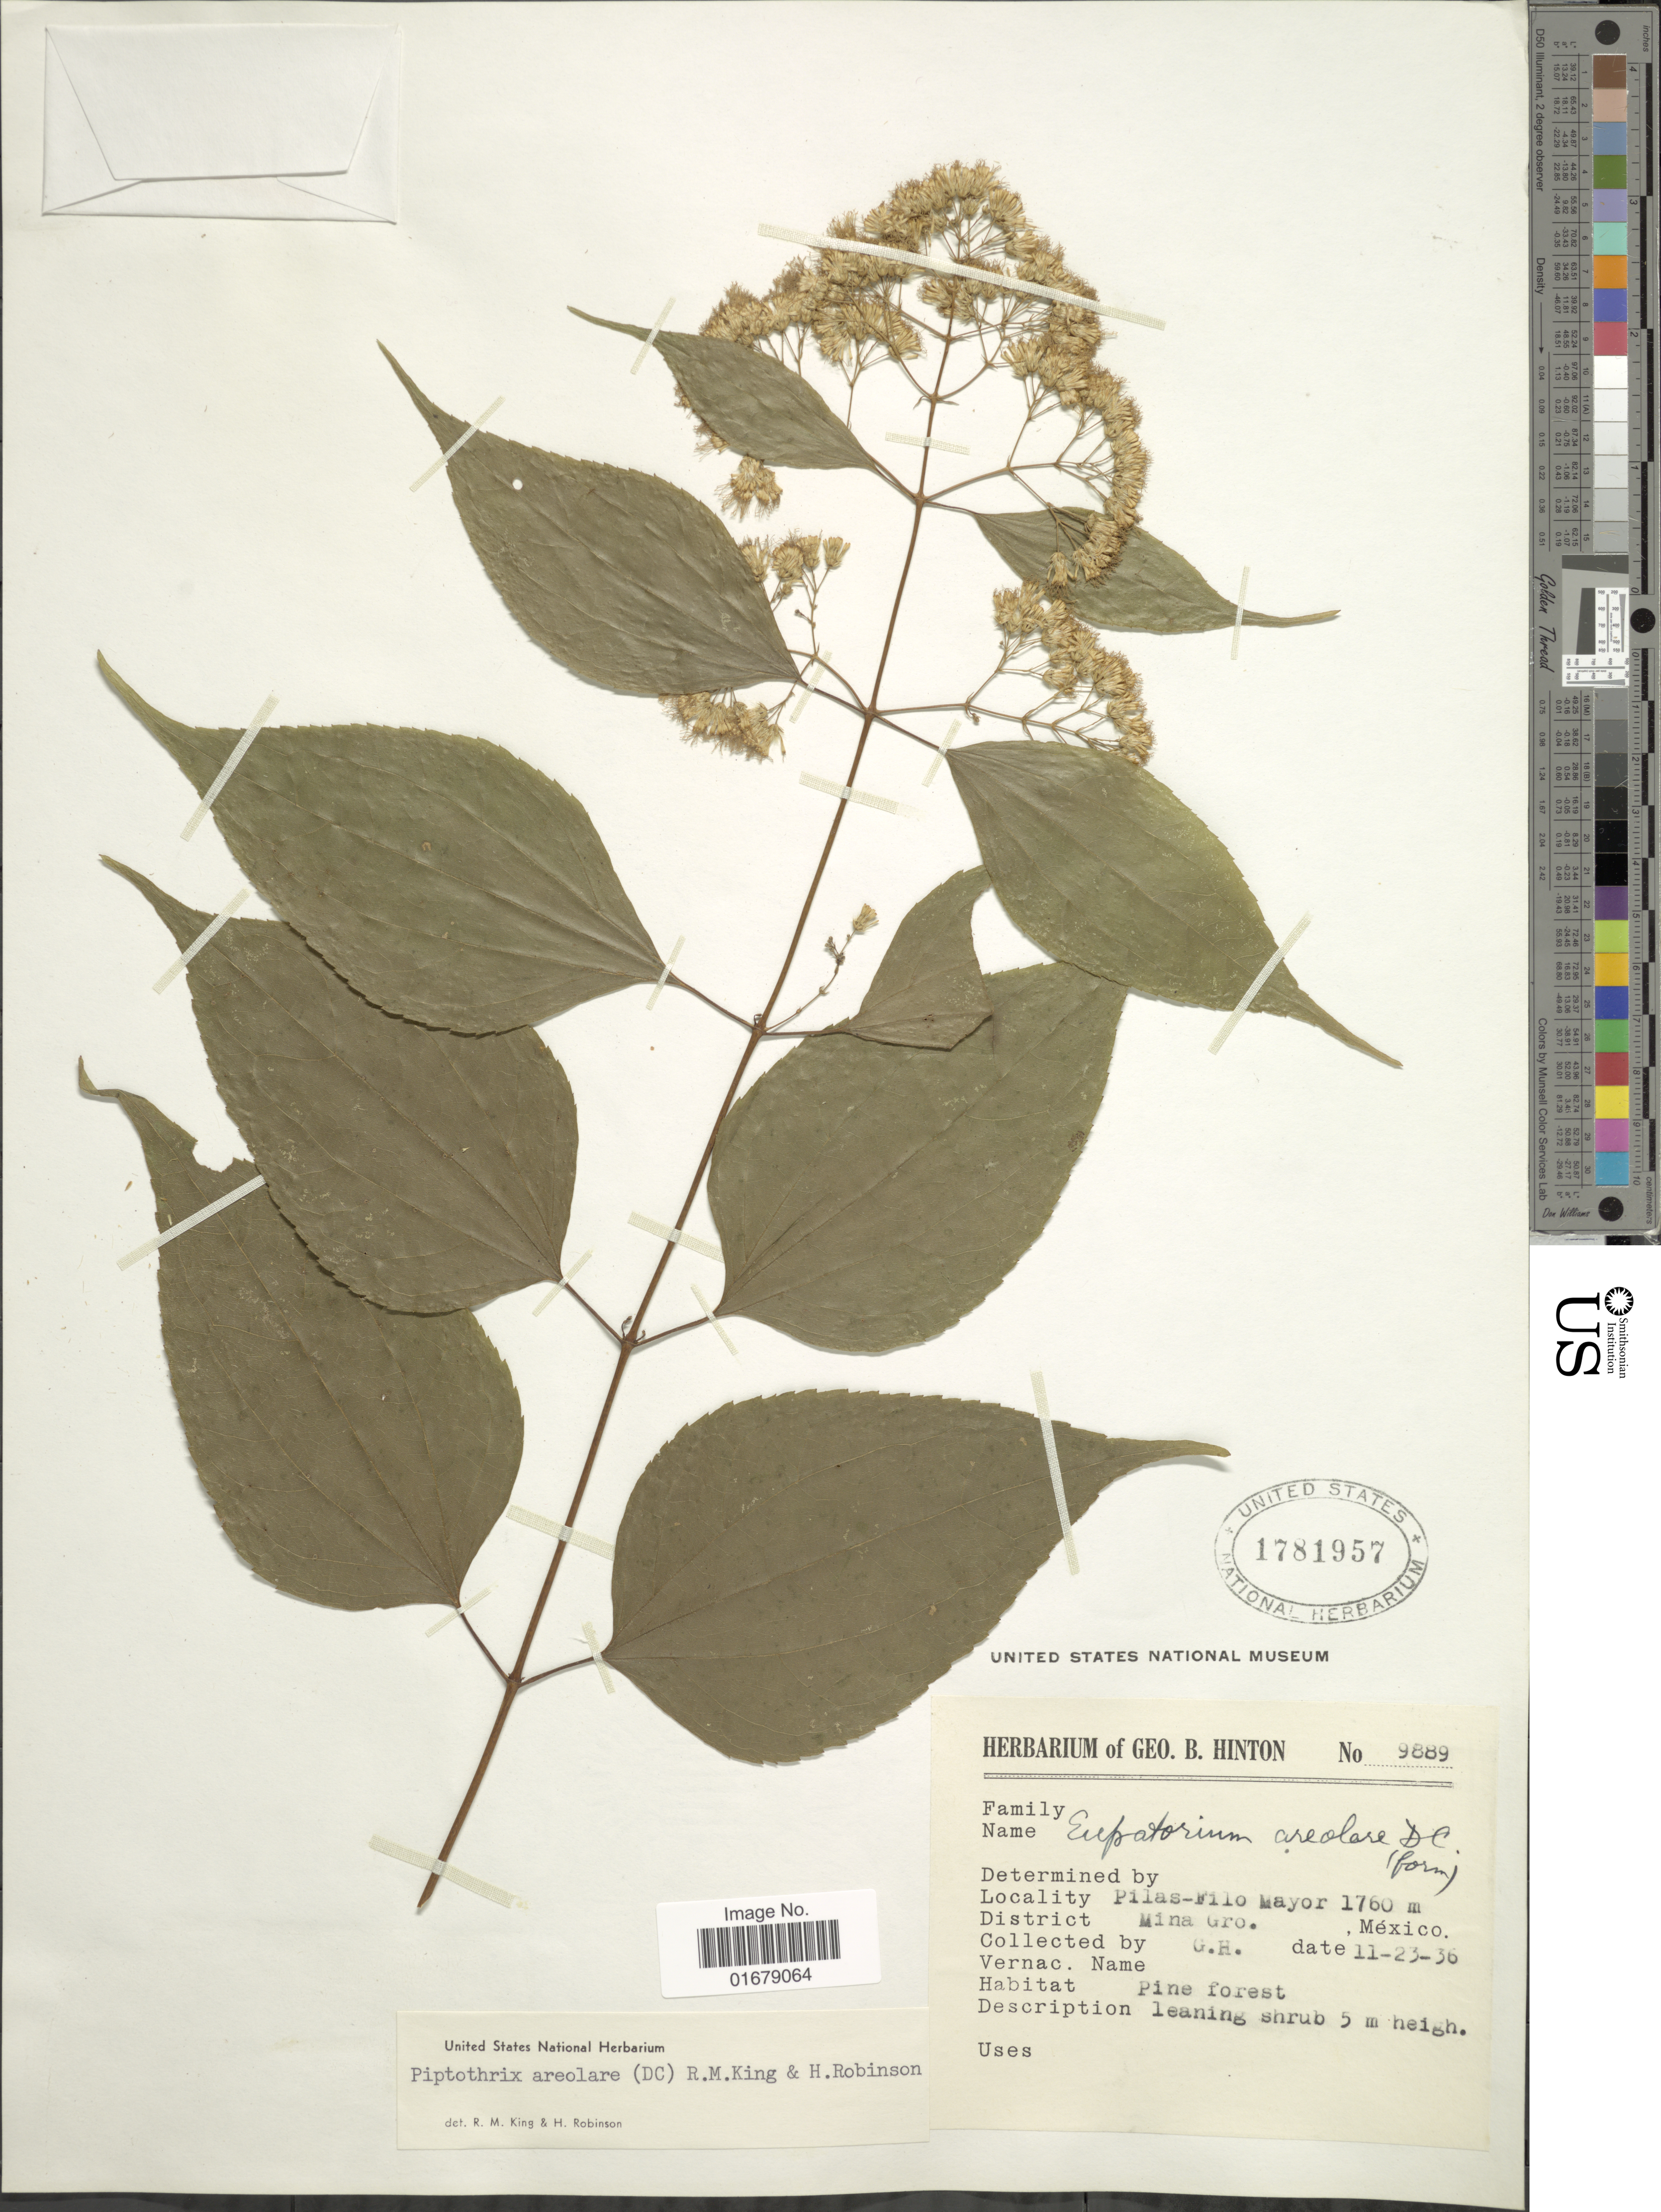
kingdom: Plantae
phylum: Tracheophyta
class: Magnoliopsida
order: Asterales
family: Asteraceae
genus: Piptothrix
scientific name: Piptothrix areolaris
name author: (DC.) R.M. King & H. Rob.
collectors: G. B. Hinton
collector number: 9889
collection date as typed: Transcribed d/m/y: 23/11/36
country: Mexico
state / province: Guerrero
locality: Pilas-Filo Mayor. District Mina Gro., Mexico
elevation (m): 1760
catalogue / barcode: US 1781957